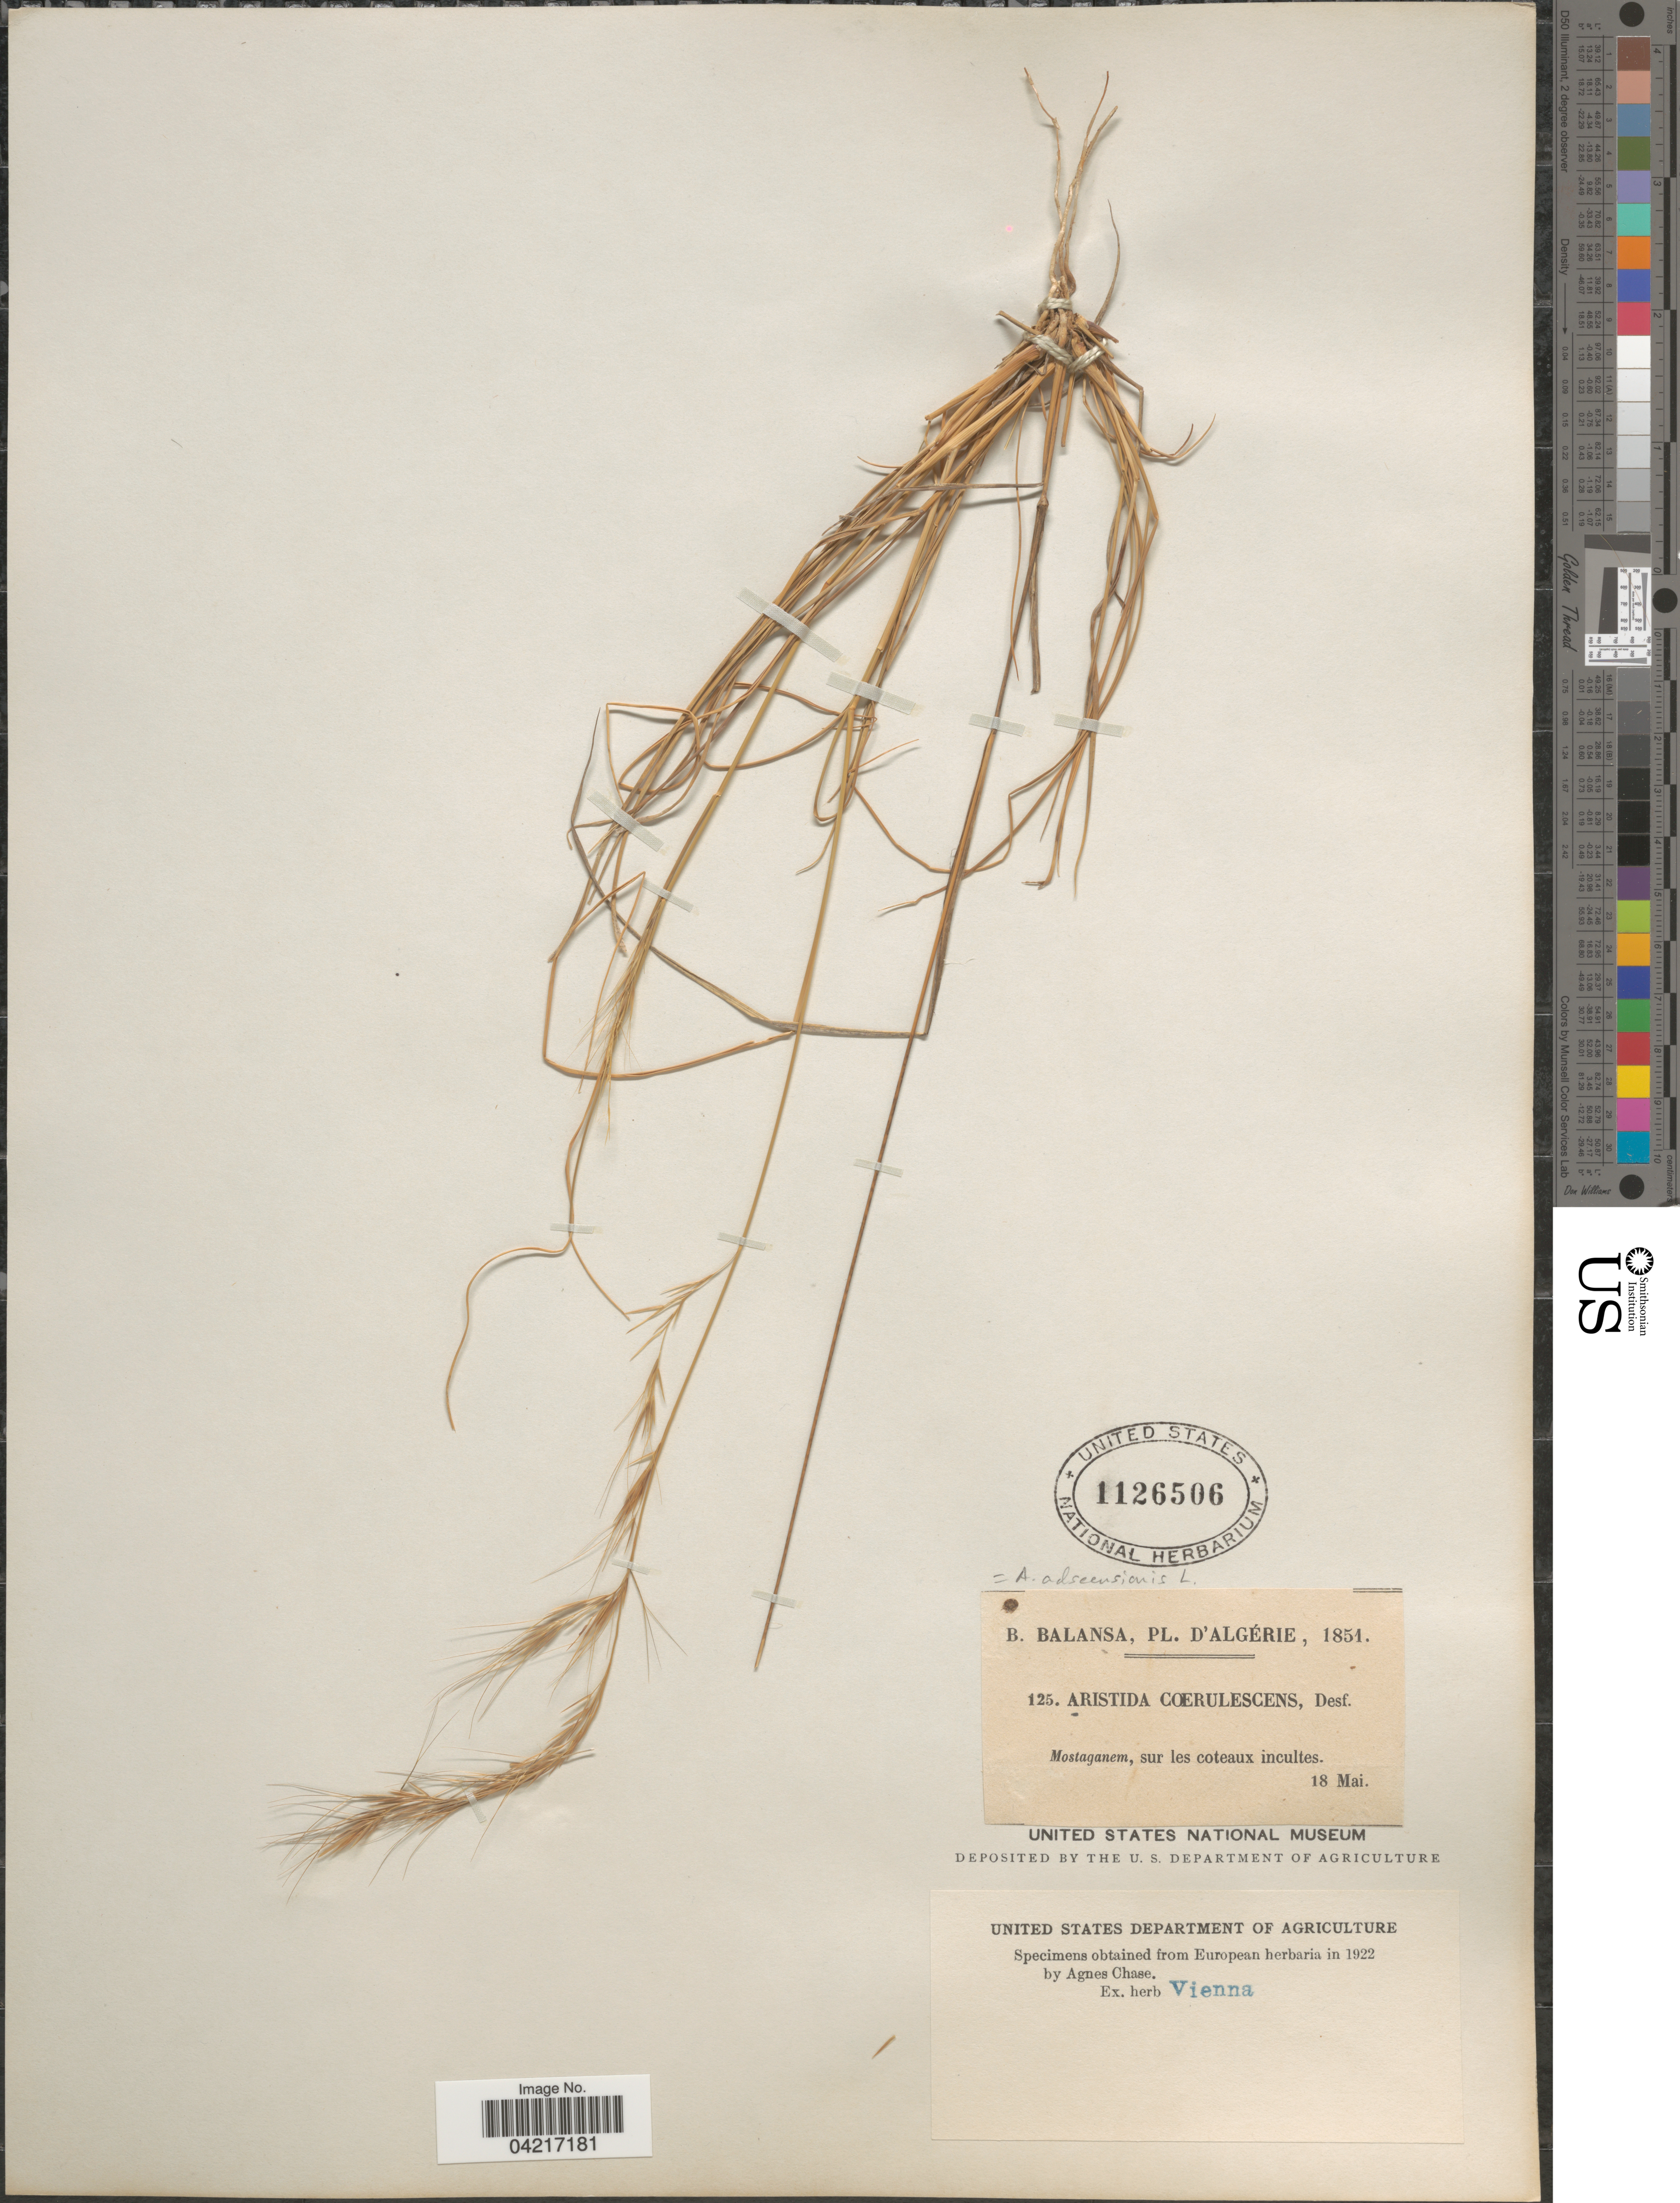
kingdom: Plantae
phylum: Tracheophyta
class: Liliopsida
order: Poales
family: Poaceae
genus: Aristida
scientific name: Aristida adscensionis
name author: L.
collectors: B. Balansa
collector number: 125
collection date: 1851-05-18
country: Algeria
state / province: Mostaganem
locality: Sur les coteaux incultes.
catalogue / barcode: US 1126506